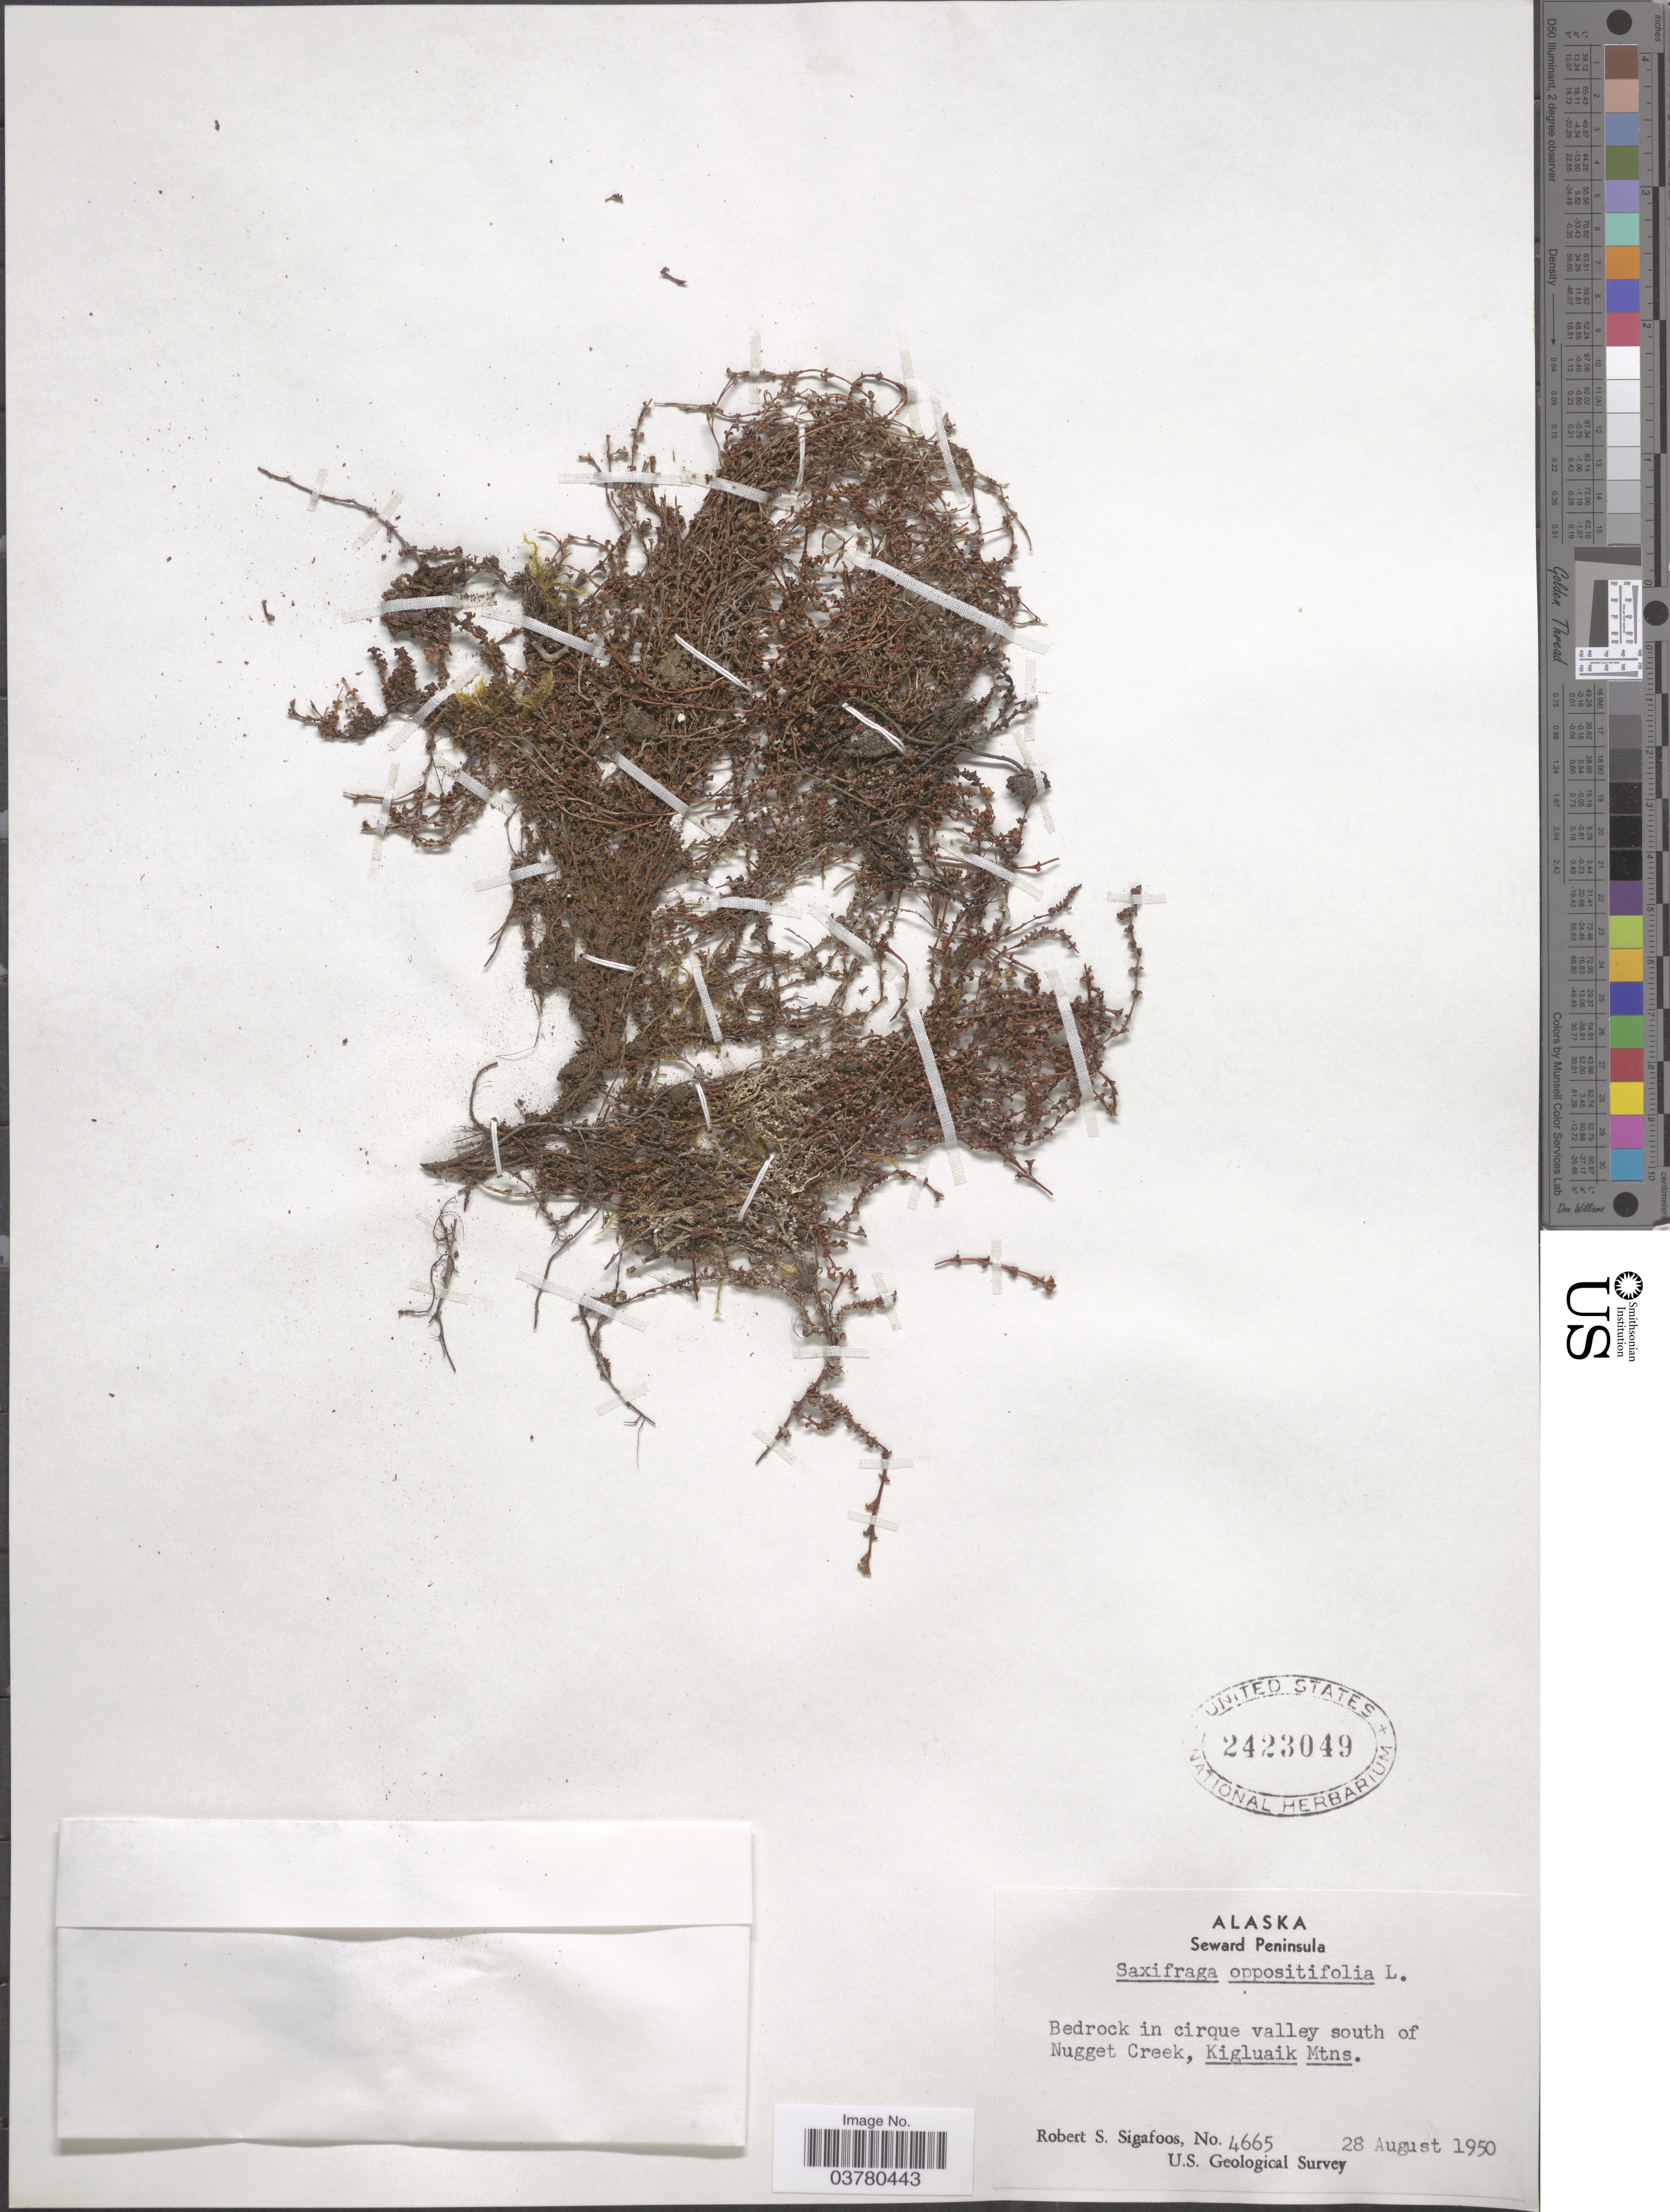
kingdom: Plantae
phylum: Tracheophyta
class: Magnoliopsida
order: Saxifragales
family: Saxifragaceae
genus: Saxifraga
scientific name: Saxifraga oppositifolia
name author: L.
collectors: R. Sigafoos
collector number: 4665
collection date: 1950-08-28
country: United States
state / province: Alaska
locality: Seward Peninsula. Bedrock in cirque valley south of Nugget Creek, Kigluaik Mtns. U.S. Geological Survey.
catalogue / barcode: US 2423049